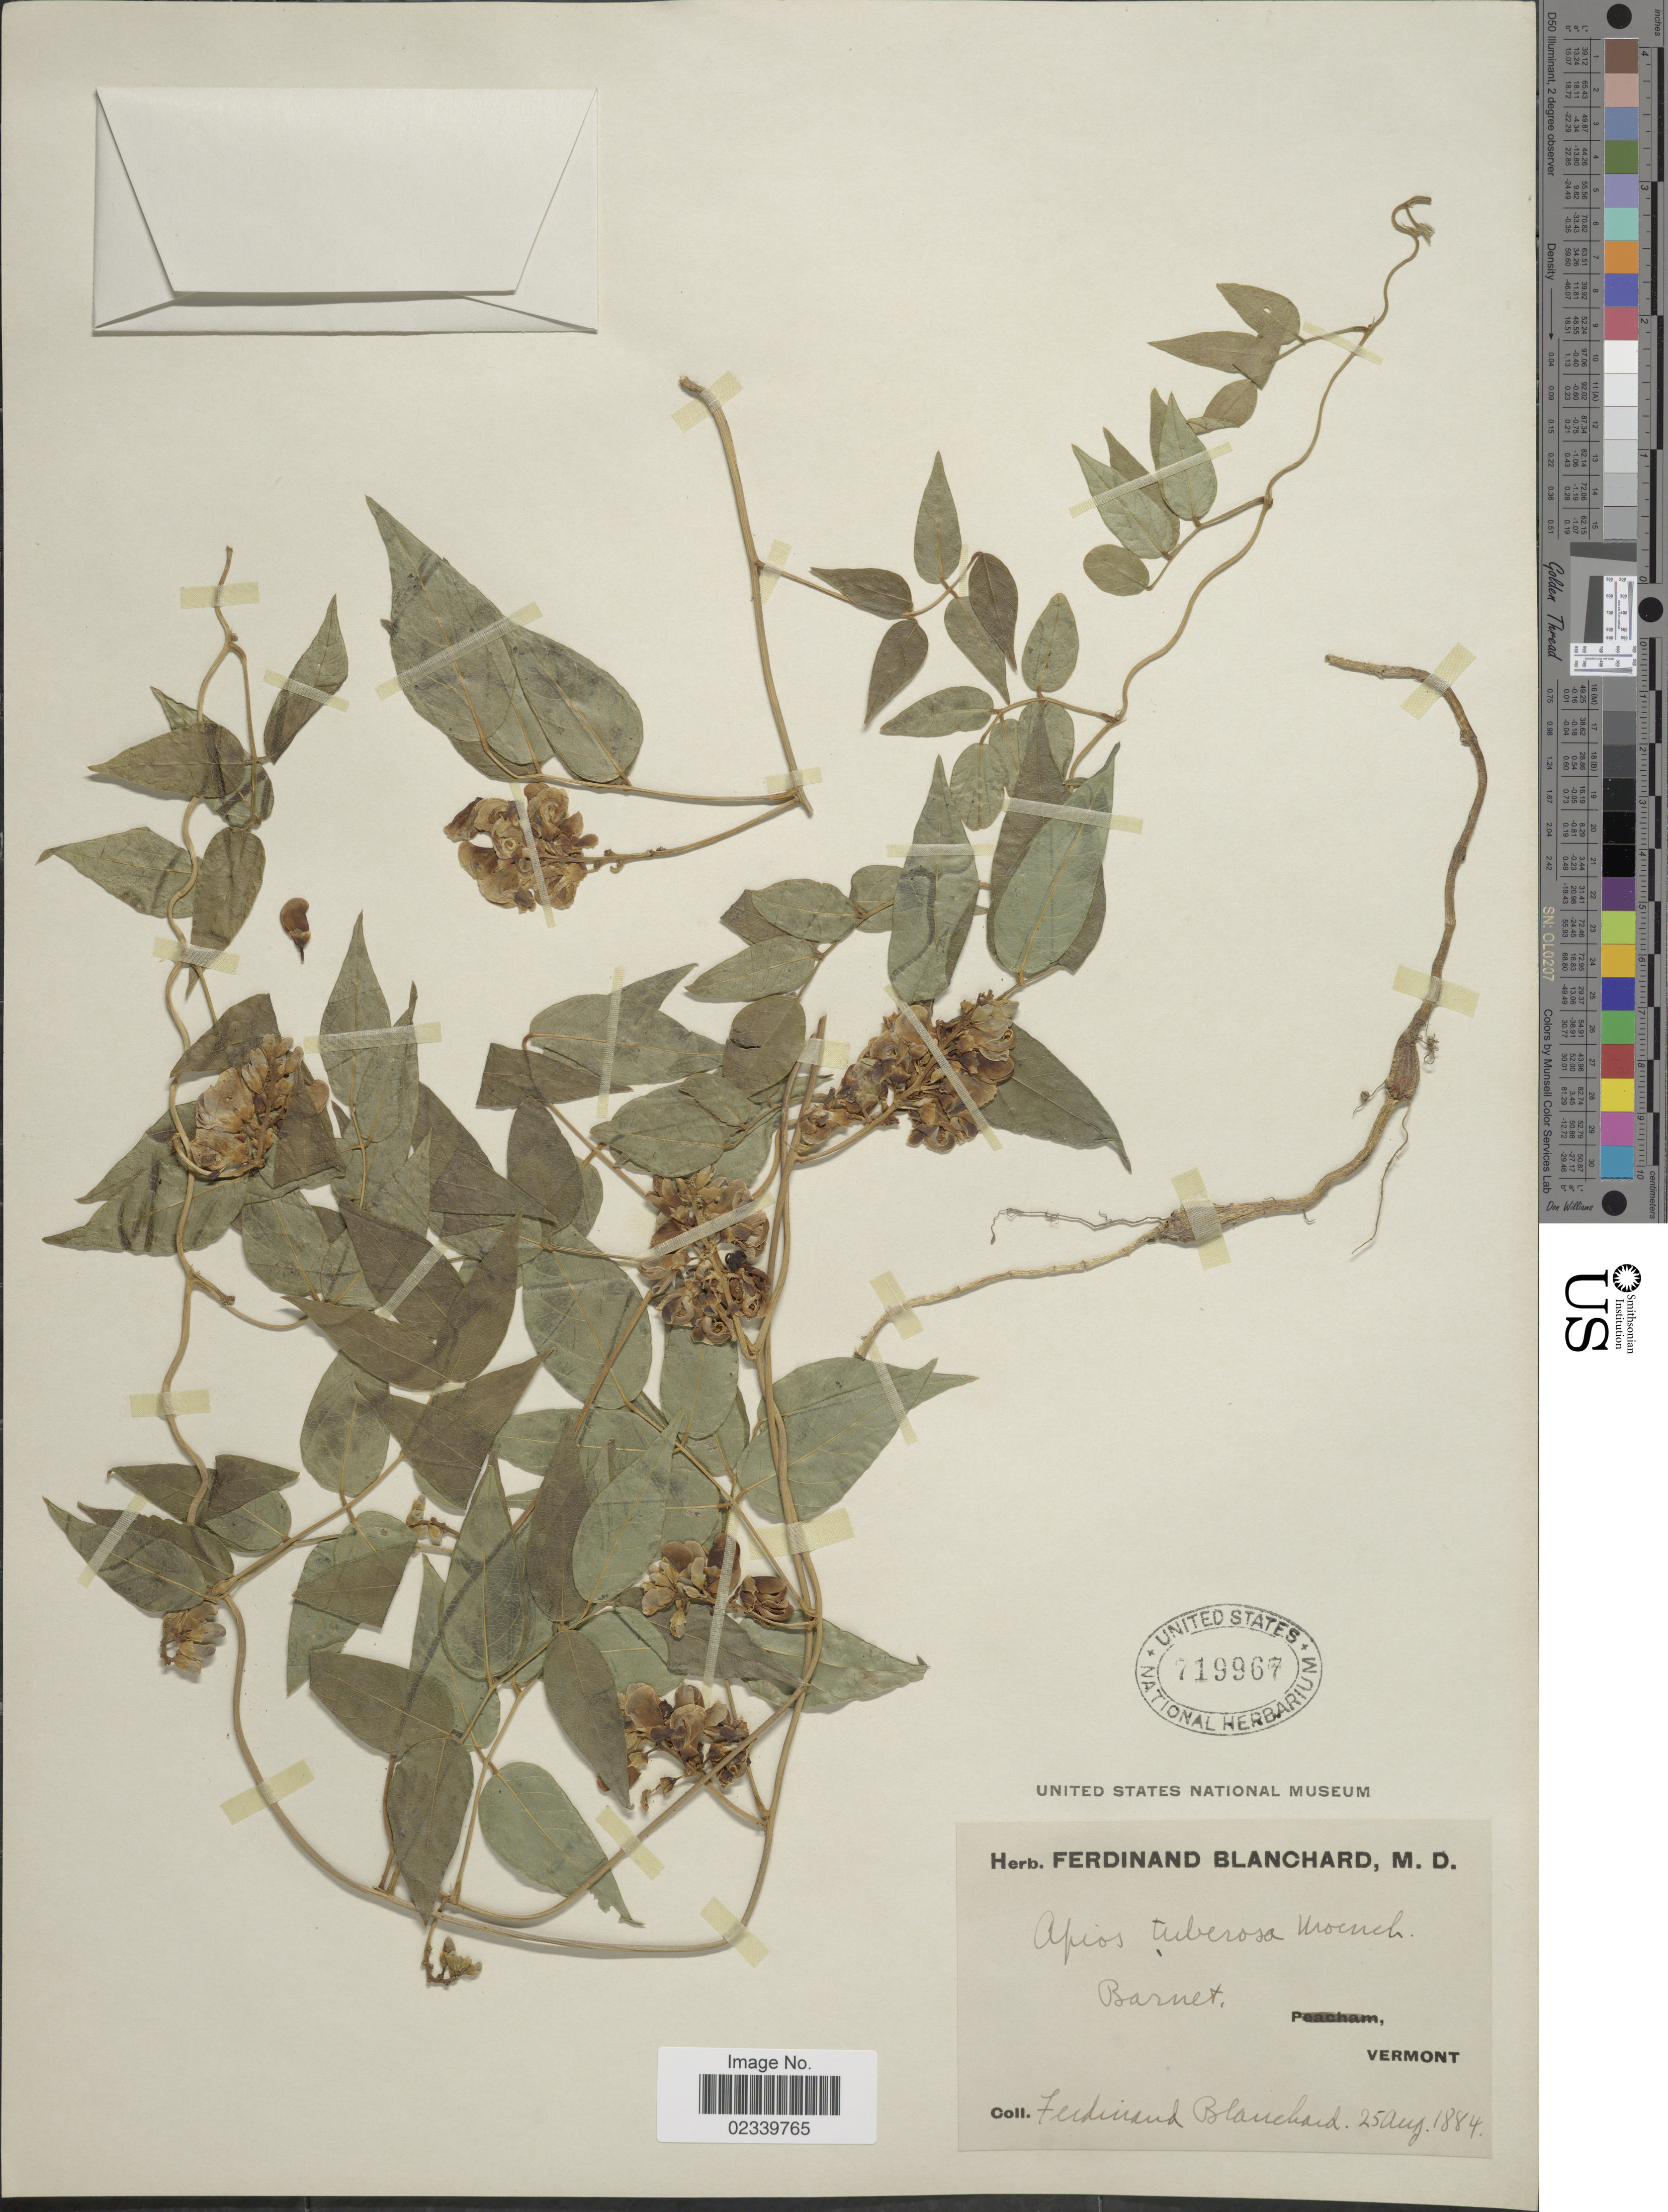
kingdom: Plantae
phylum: Tracheophyta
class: Magnoliopsida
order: Fabales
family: Fabaceae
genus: Apios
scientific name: Apios americana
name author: Medik.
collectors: F. Blanchard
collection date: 1884-08-25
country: United States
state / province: Vermont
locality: Barnet, vermont.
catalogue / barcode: US 719967